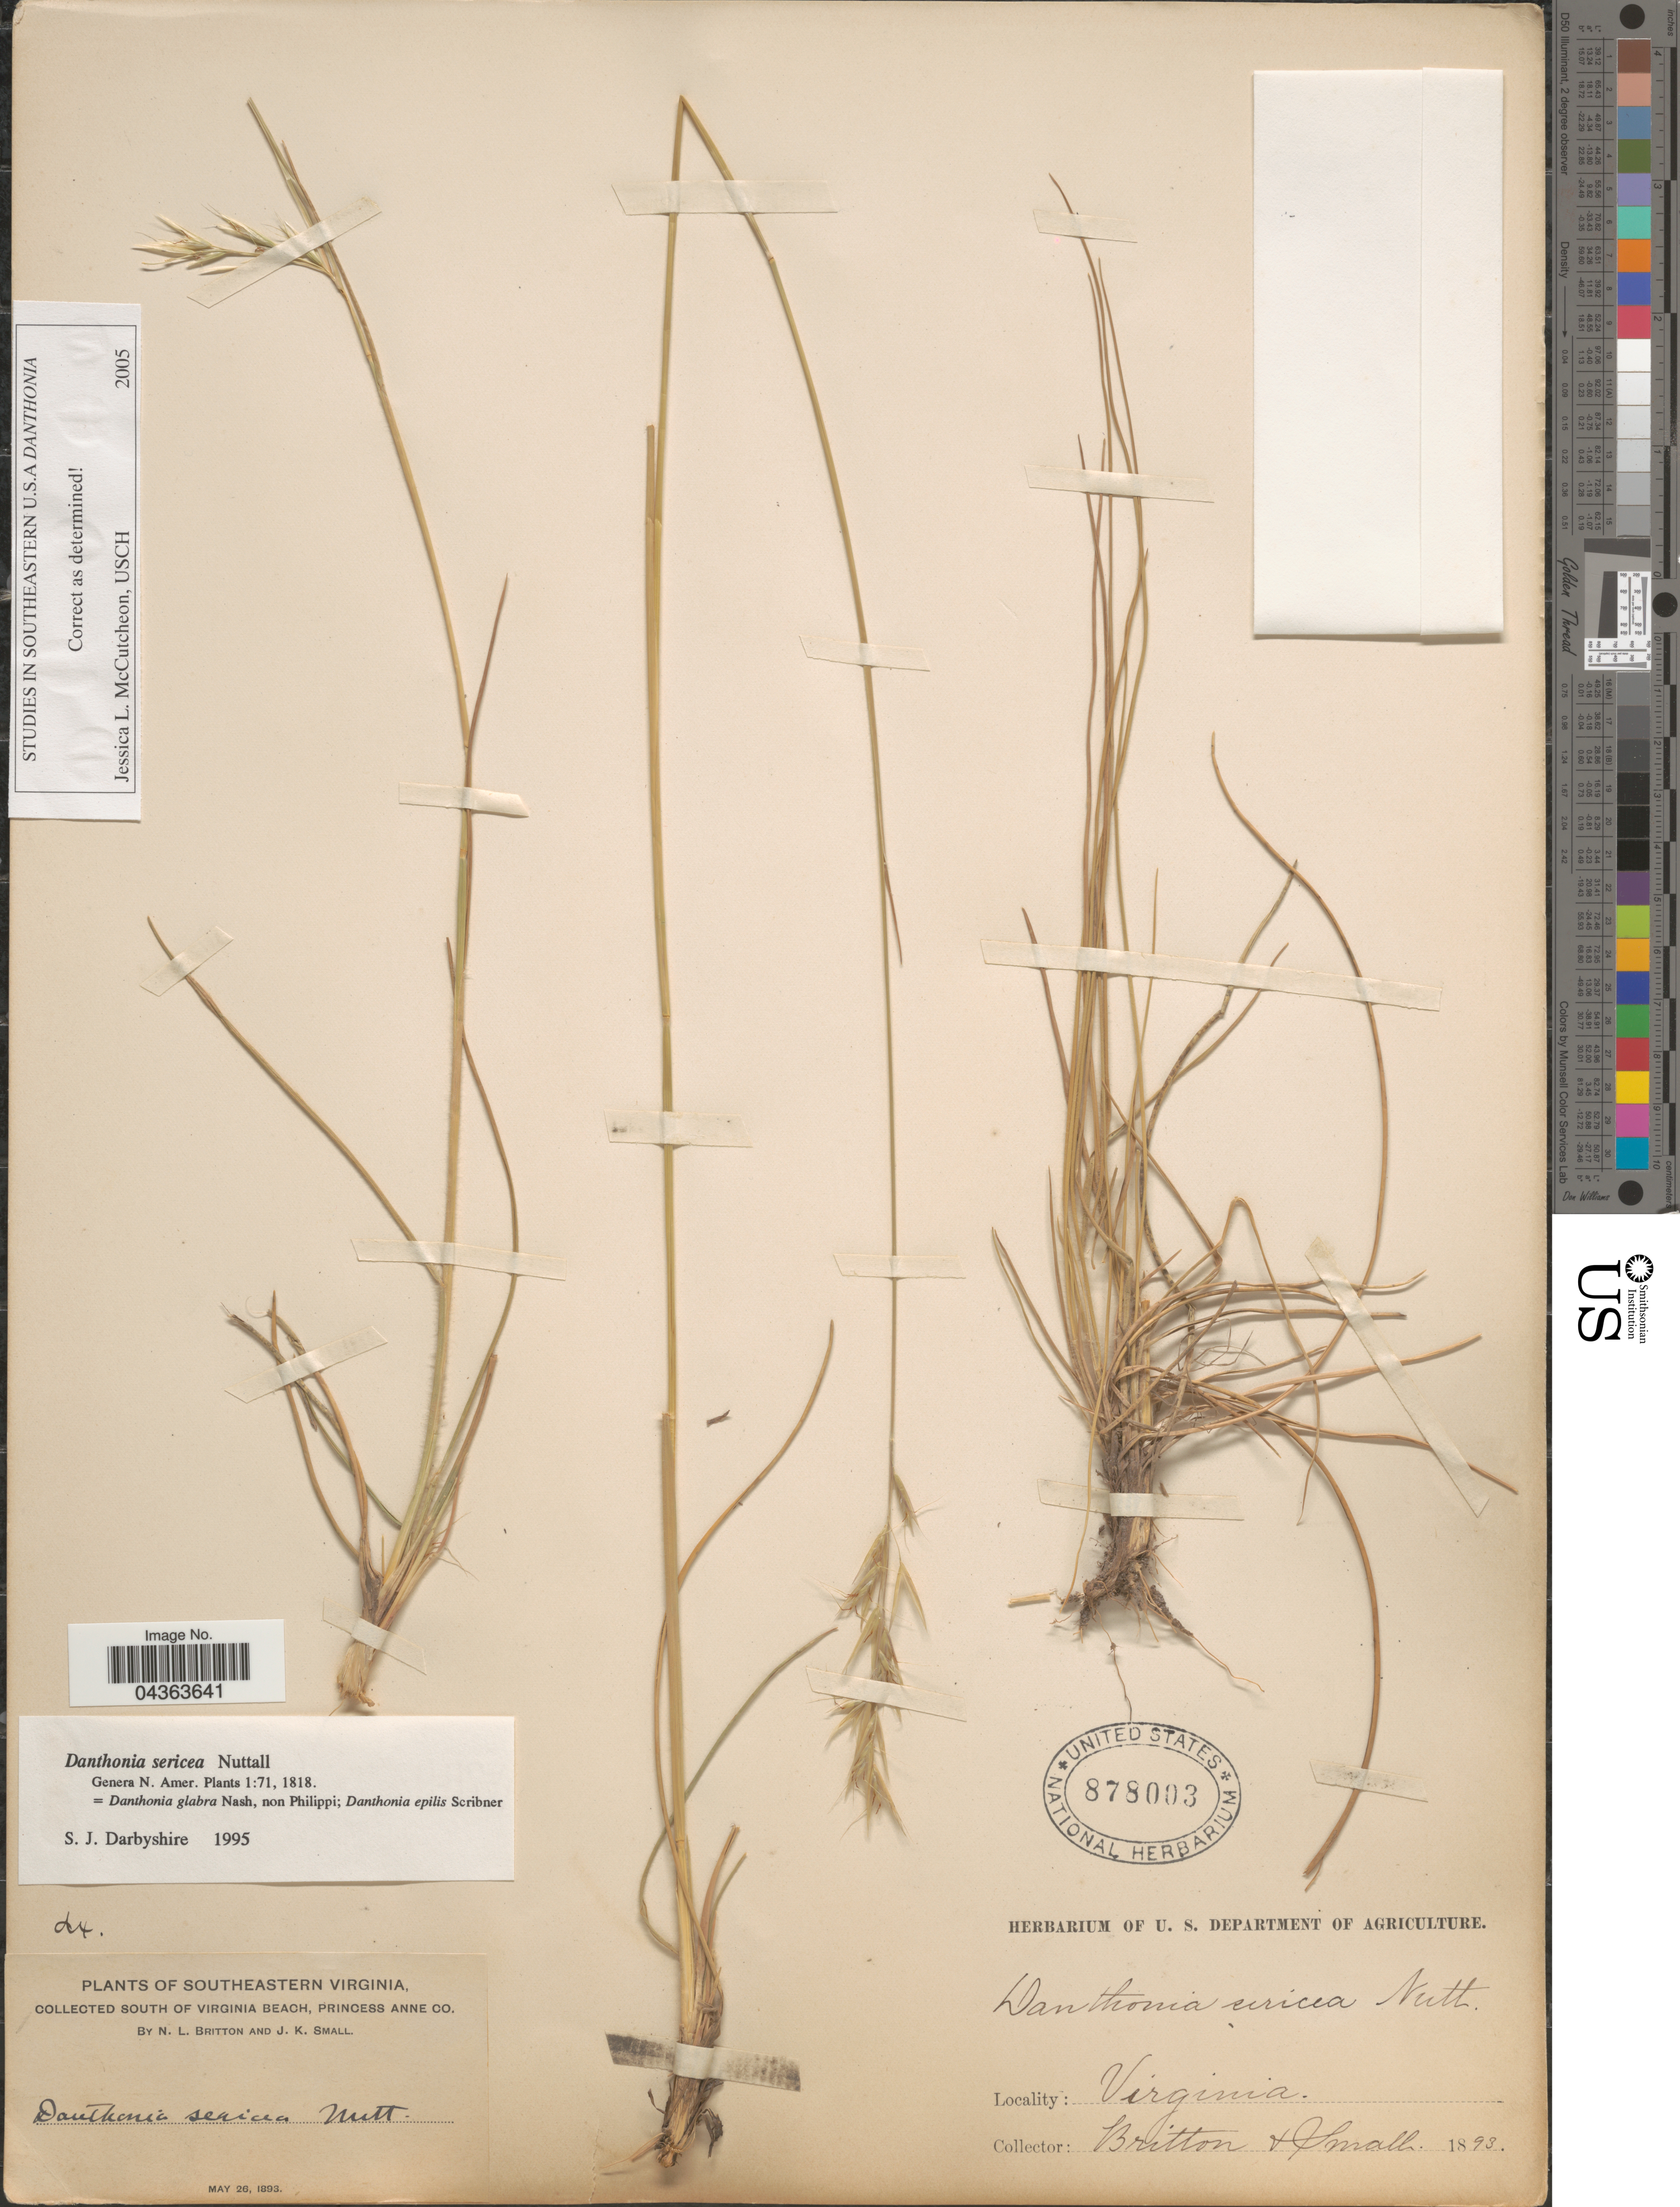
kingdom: Plantae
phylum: Tracheophyta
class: Liliopsida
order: Poales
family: Poaceae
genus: Danthonia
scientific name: Danthonia sericea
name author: Nutt.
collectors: Mrs. N. L. Britton & J. K. Small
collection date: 1893-05-26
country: United States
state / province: Virginia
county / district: City of Virginia Beach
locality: Southeastern Virginia, south of Virginia Beach, Princess Anne (=historic county name) Co.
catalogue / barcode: US 878003